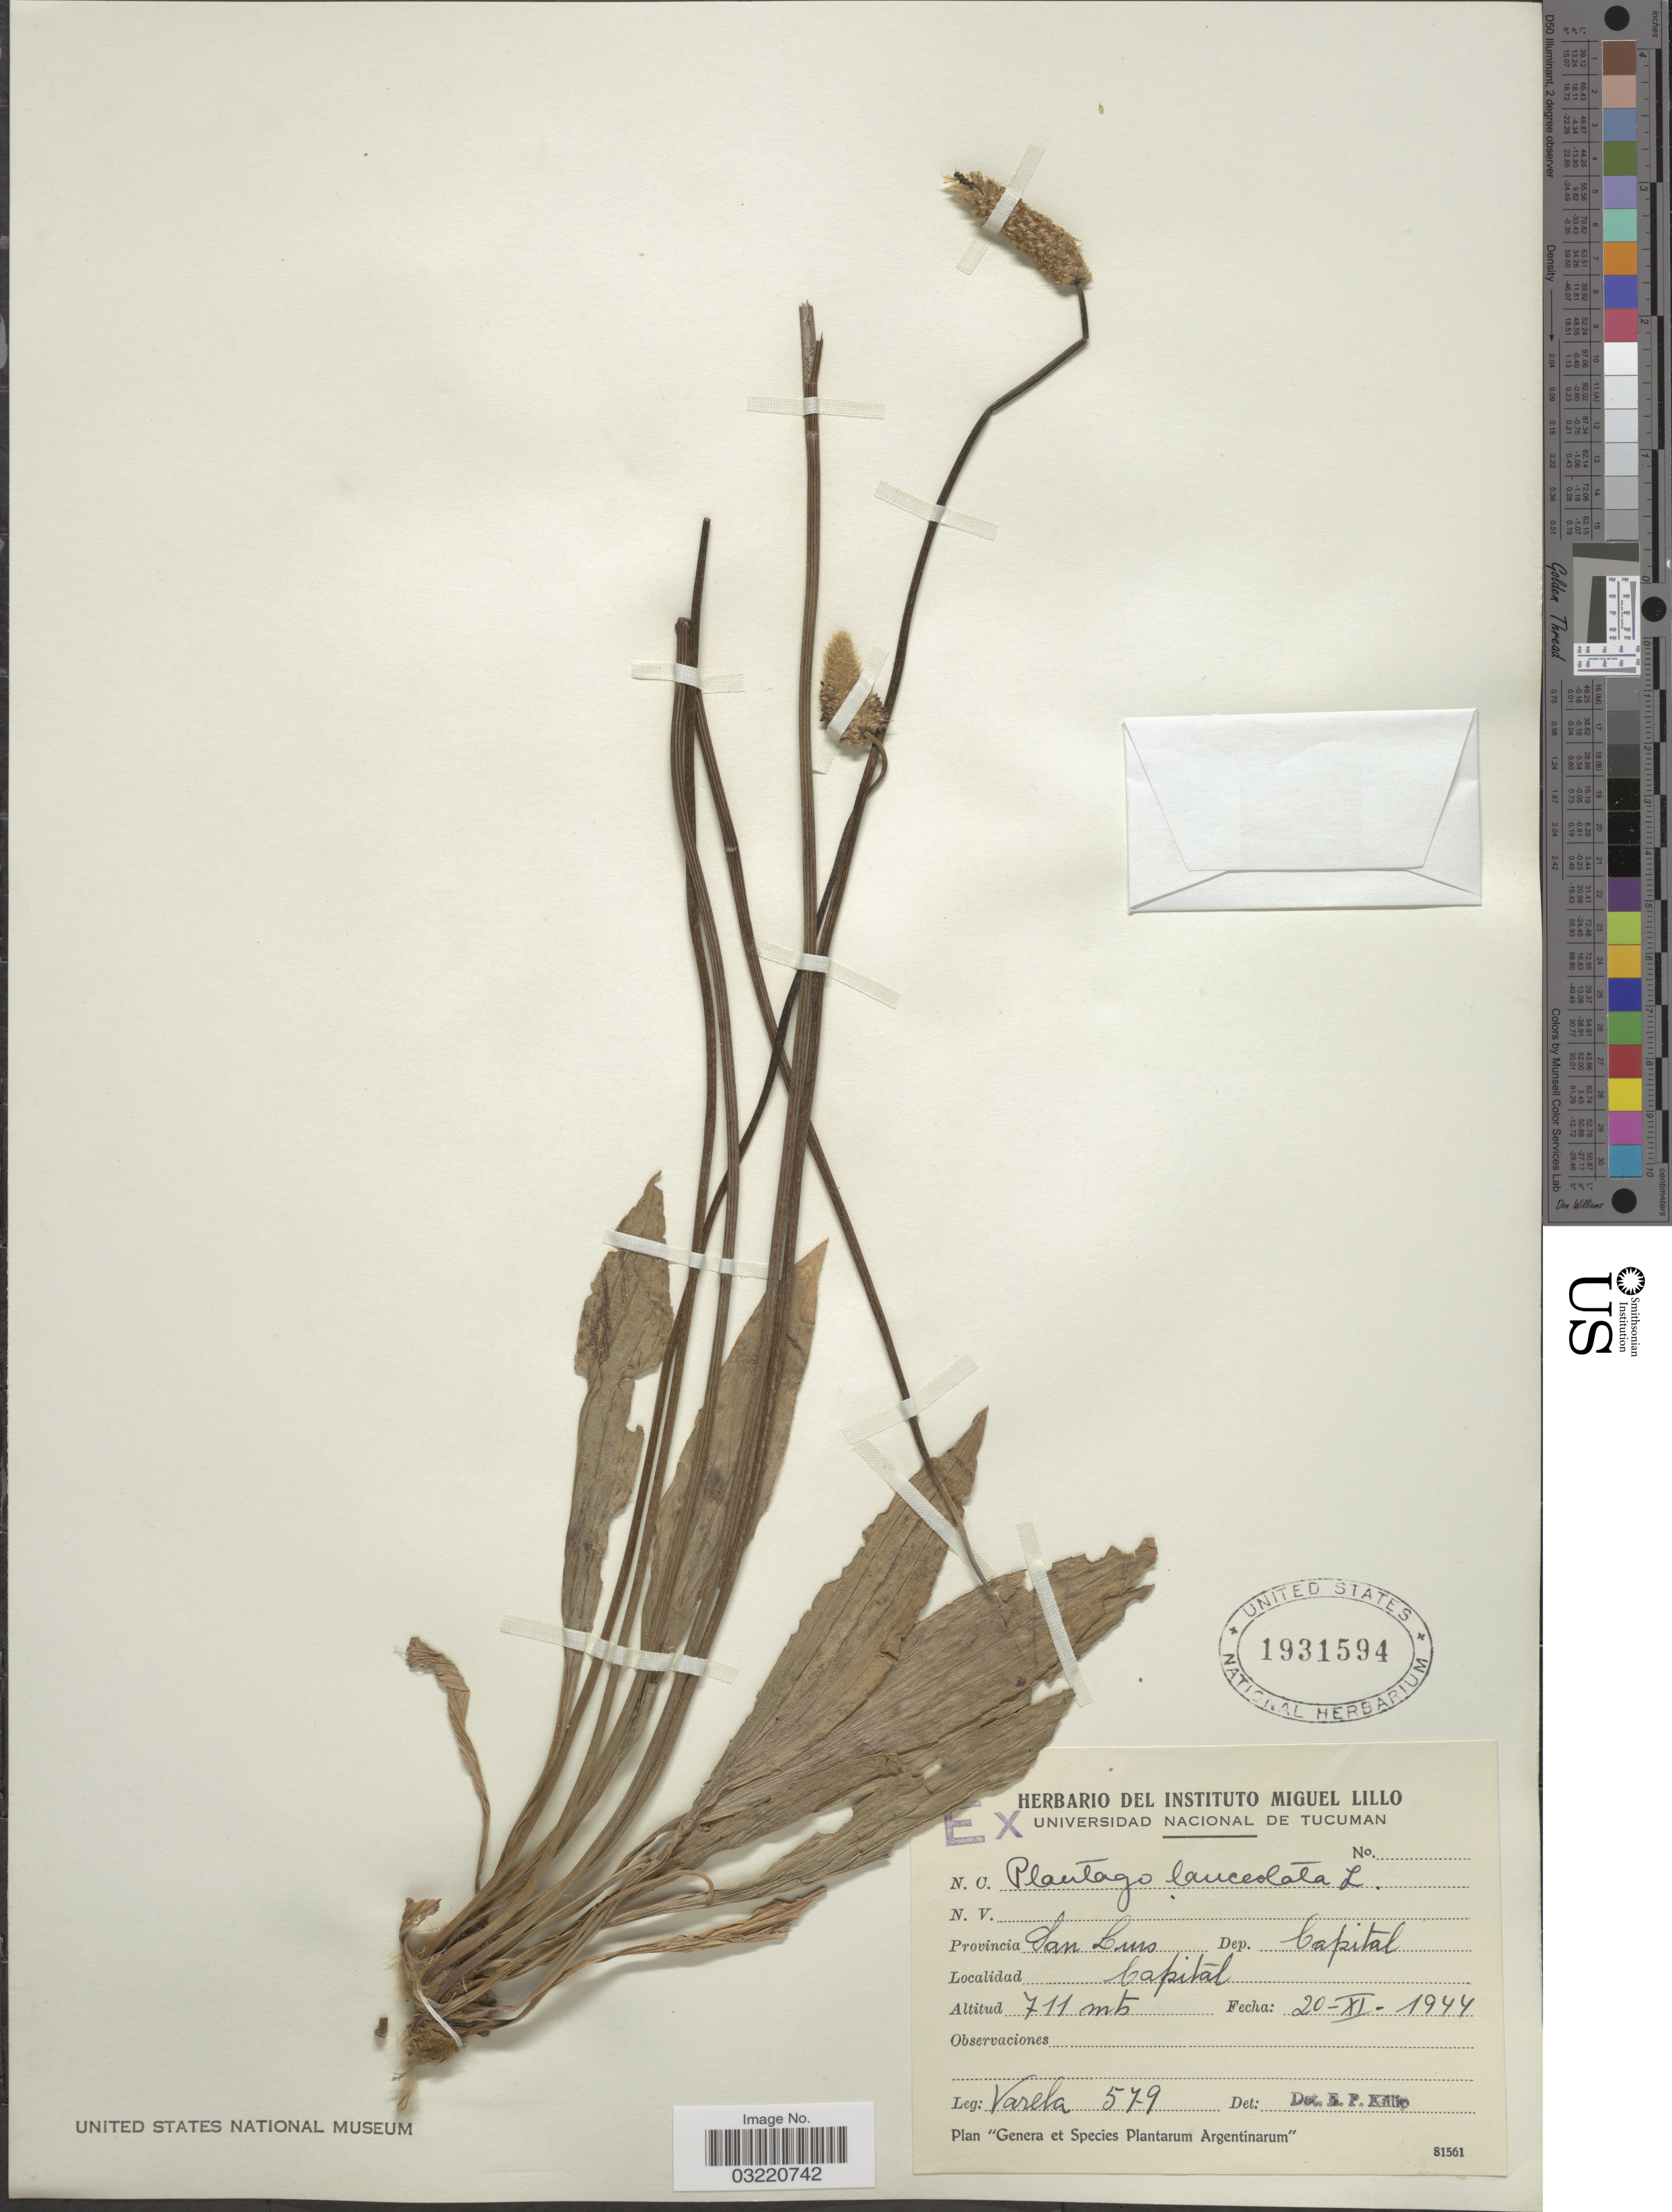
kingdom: Plantae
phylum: Tracheophyta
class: Magnoliopsida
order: Lamiales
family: Plantaginaceae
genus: Plantago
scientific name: Plantago lanceolata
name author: L.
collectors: -. Varela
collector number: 579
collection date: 1944-11-20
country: Argentina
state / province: San Luis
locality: Dep. Capital. Capital.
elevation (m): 711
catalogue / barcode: US 1931594